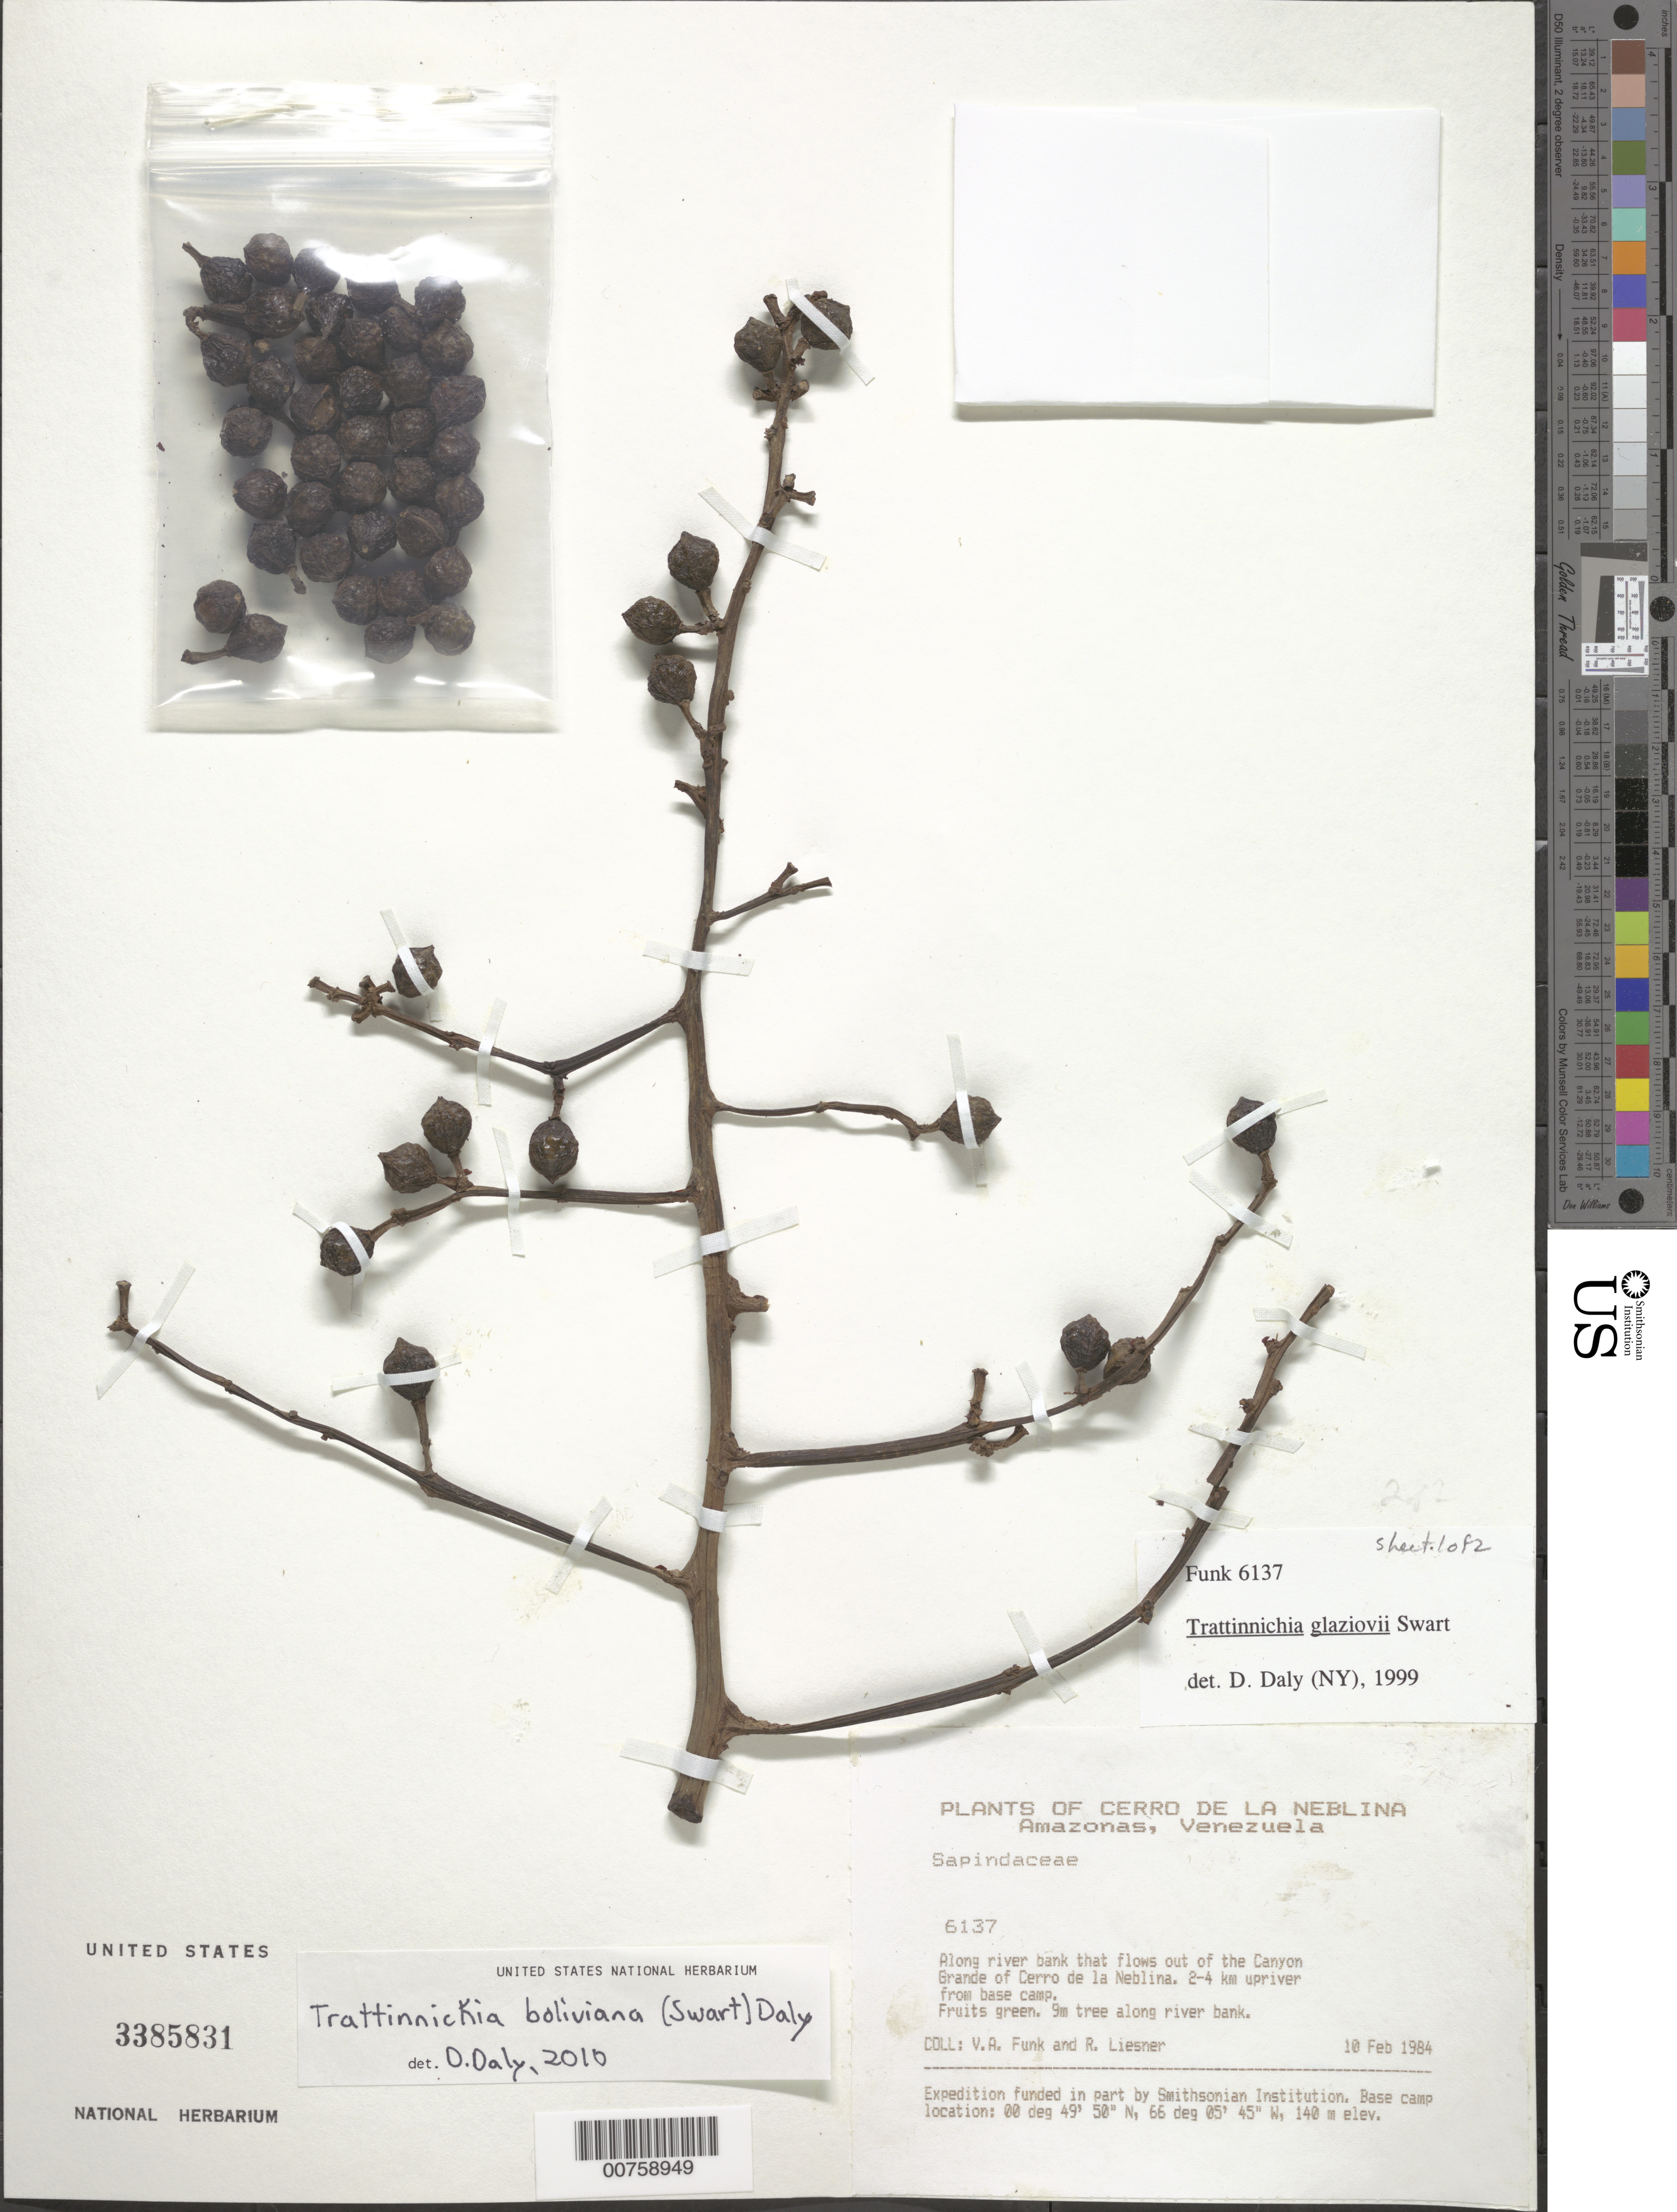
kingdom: Plantae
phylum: Tracheophyta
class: Magnoliopsida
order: Sapindales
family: Burseraceae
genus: Trattinnickia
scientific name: Trattinnickia boliviana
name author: (Swart) Daly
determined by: Daly, D. C.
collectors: V. Funk & R. L. Liesner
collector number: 6137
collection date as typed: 10-Feb-84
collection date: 1984-02-10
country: Venezuela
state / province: Amazonas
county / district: Río Negro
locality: Canyon Grande, Cerro de la Neblina, 2-4 km upriver from base camp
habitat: Along river bank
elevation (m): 140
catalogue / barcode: US 3385831